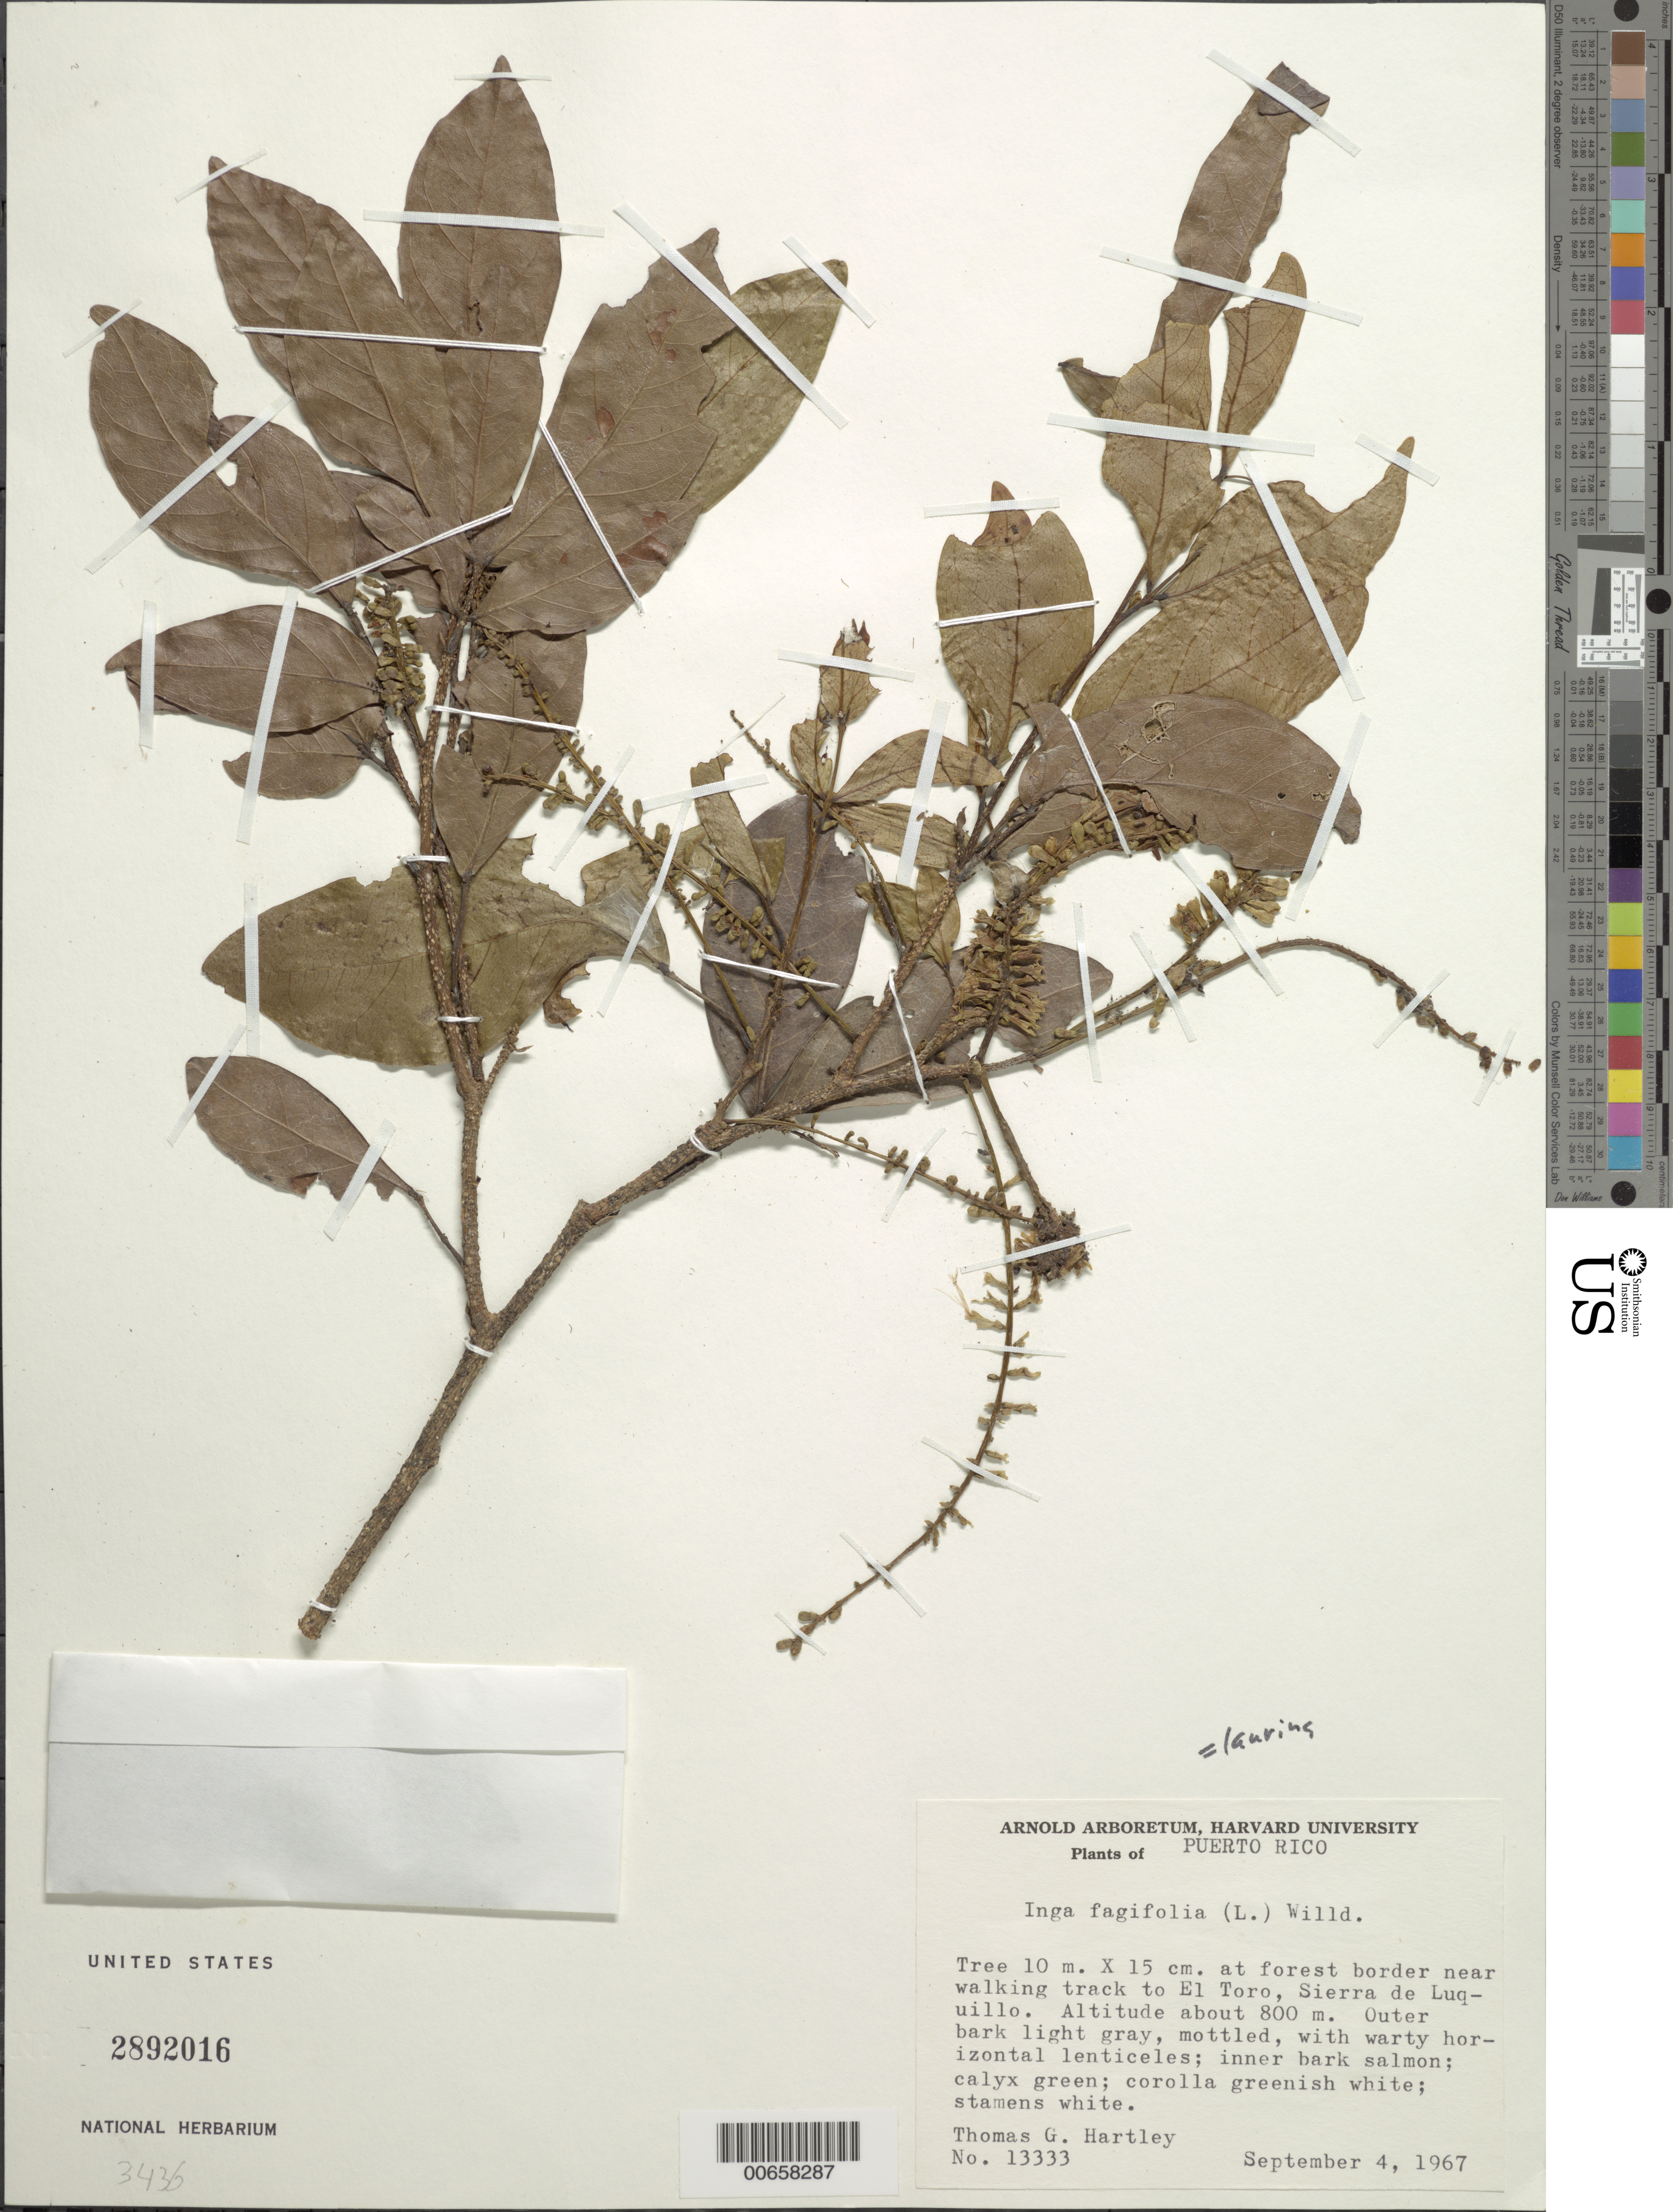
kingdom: Plantae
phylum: Tracheophyta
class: Magnoliopsida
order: Fabales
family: Fabaceae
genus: Inga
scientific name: Inga laurina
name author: (Sw.) Willd.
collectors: T. G. Hartley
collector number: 13333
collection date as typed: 04 Sep 1967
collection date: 1967-09-04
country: Puerto Rico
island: Greater Antilles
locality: Sierra de Luquillo, near walking track to El Toro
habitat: Forest border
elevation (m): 800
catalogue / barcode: US 2892016